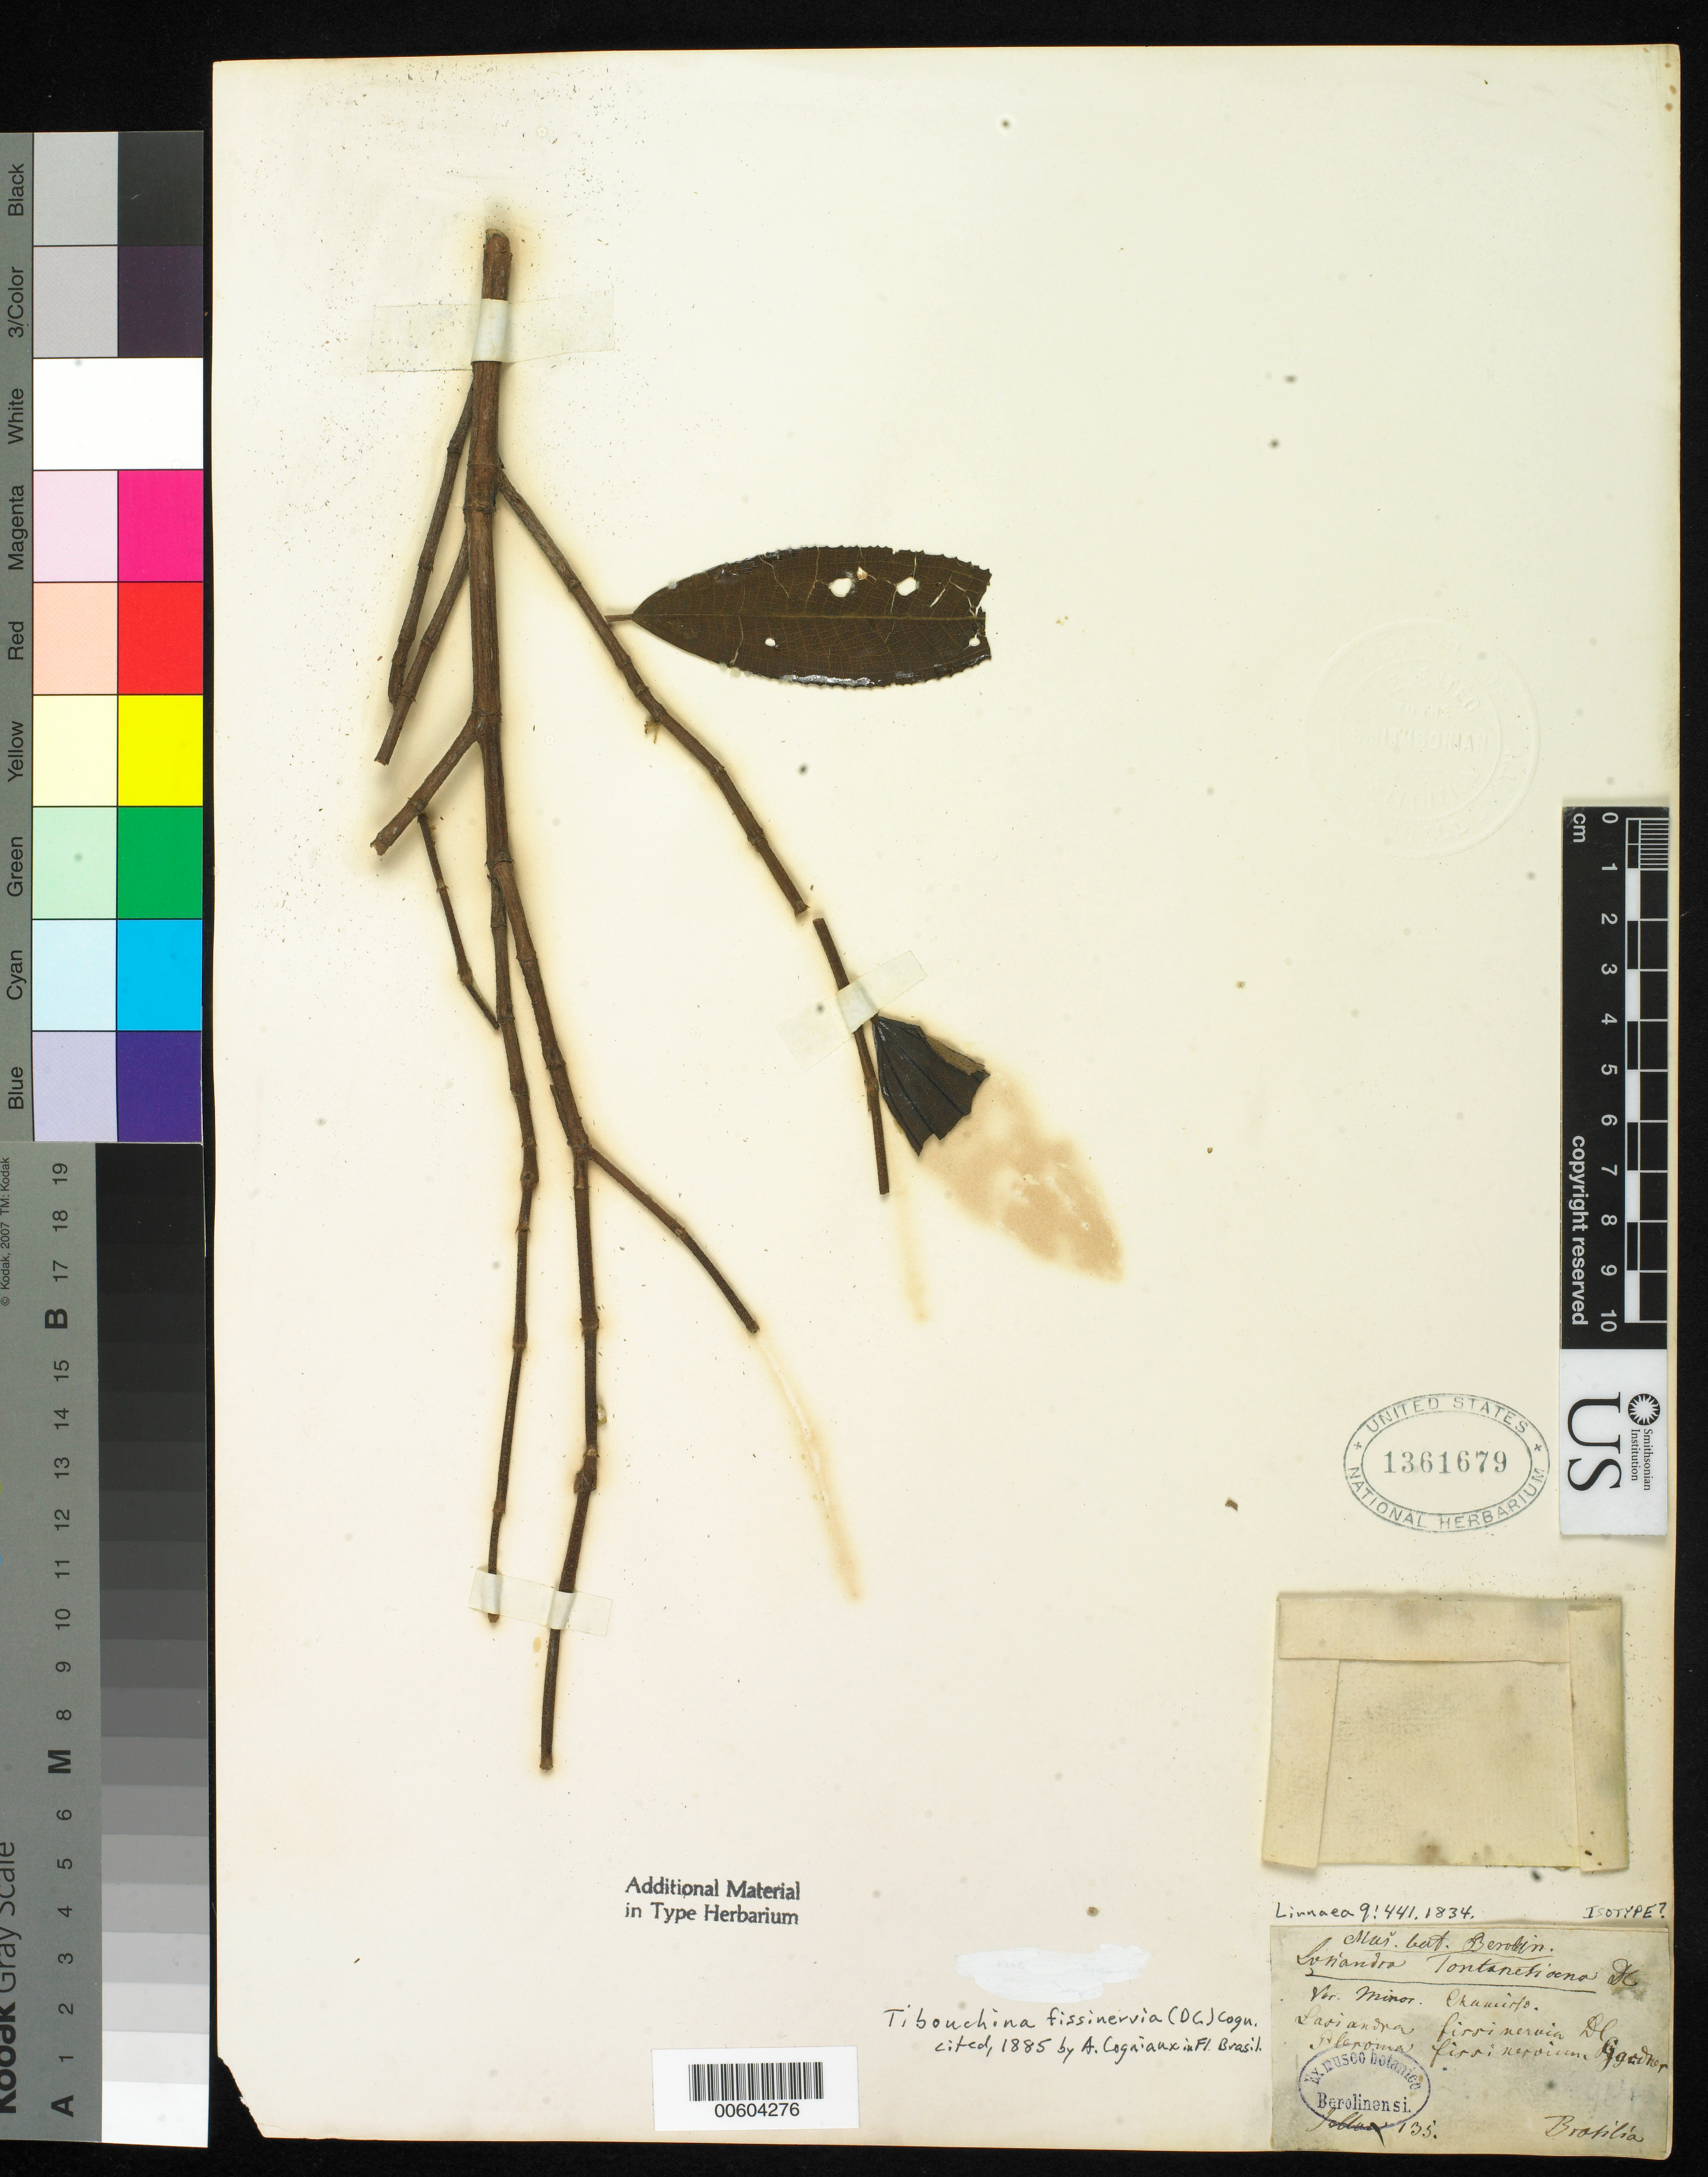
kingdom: Plantae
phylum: Tracheophyta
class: Magnoliopsida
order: Myrtales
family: Melastomataceae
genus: Lasiandra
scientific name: Lasiandra fontanesiana var. minor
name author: Cham.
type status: Possible Isotype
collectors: F. Sellow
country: Brazil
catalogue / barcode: US 1361679